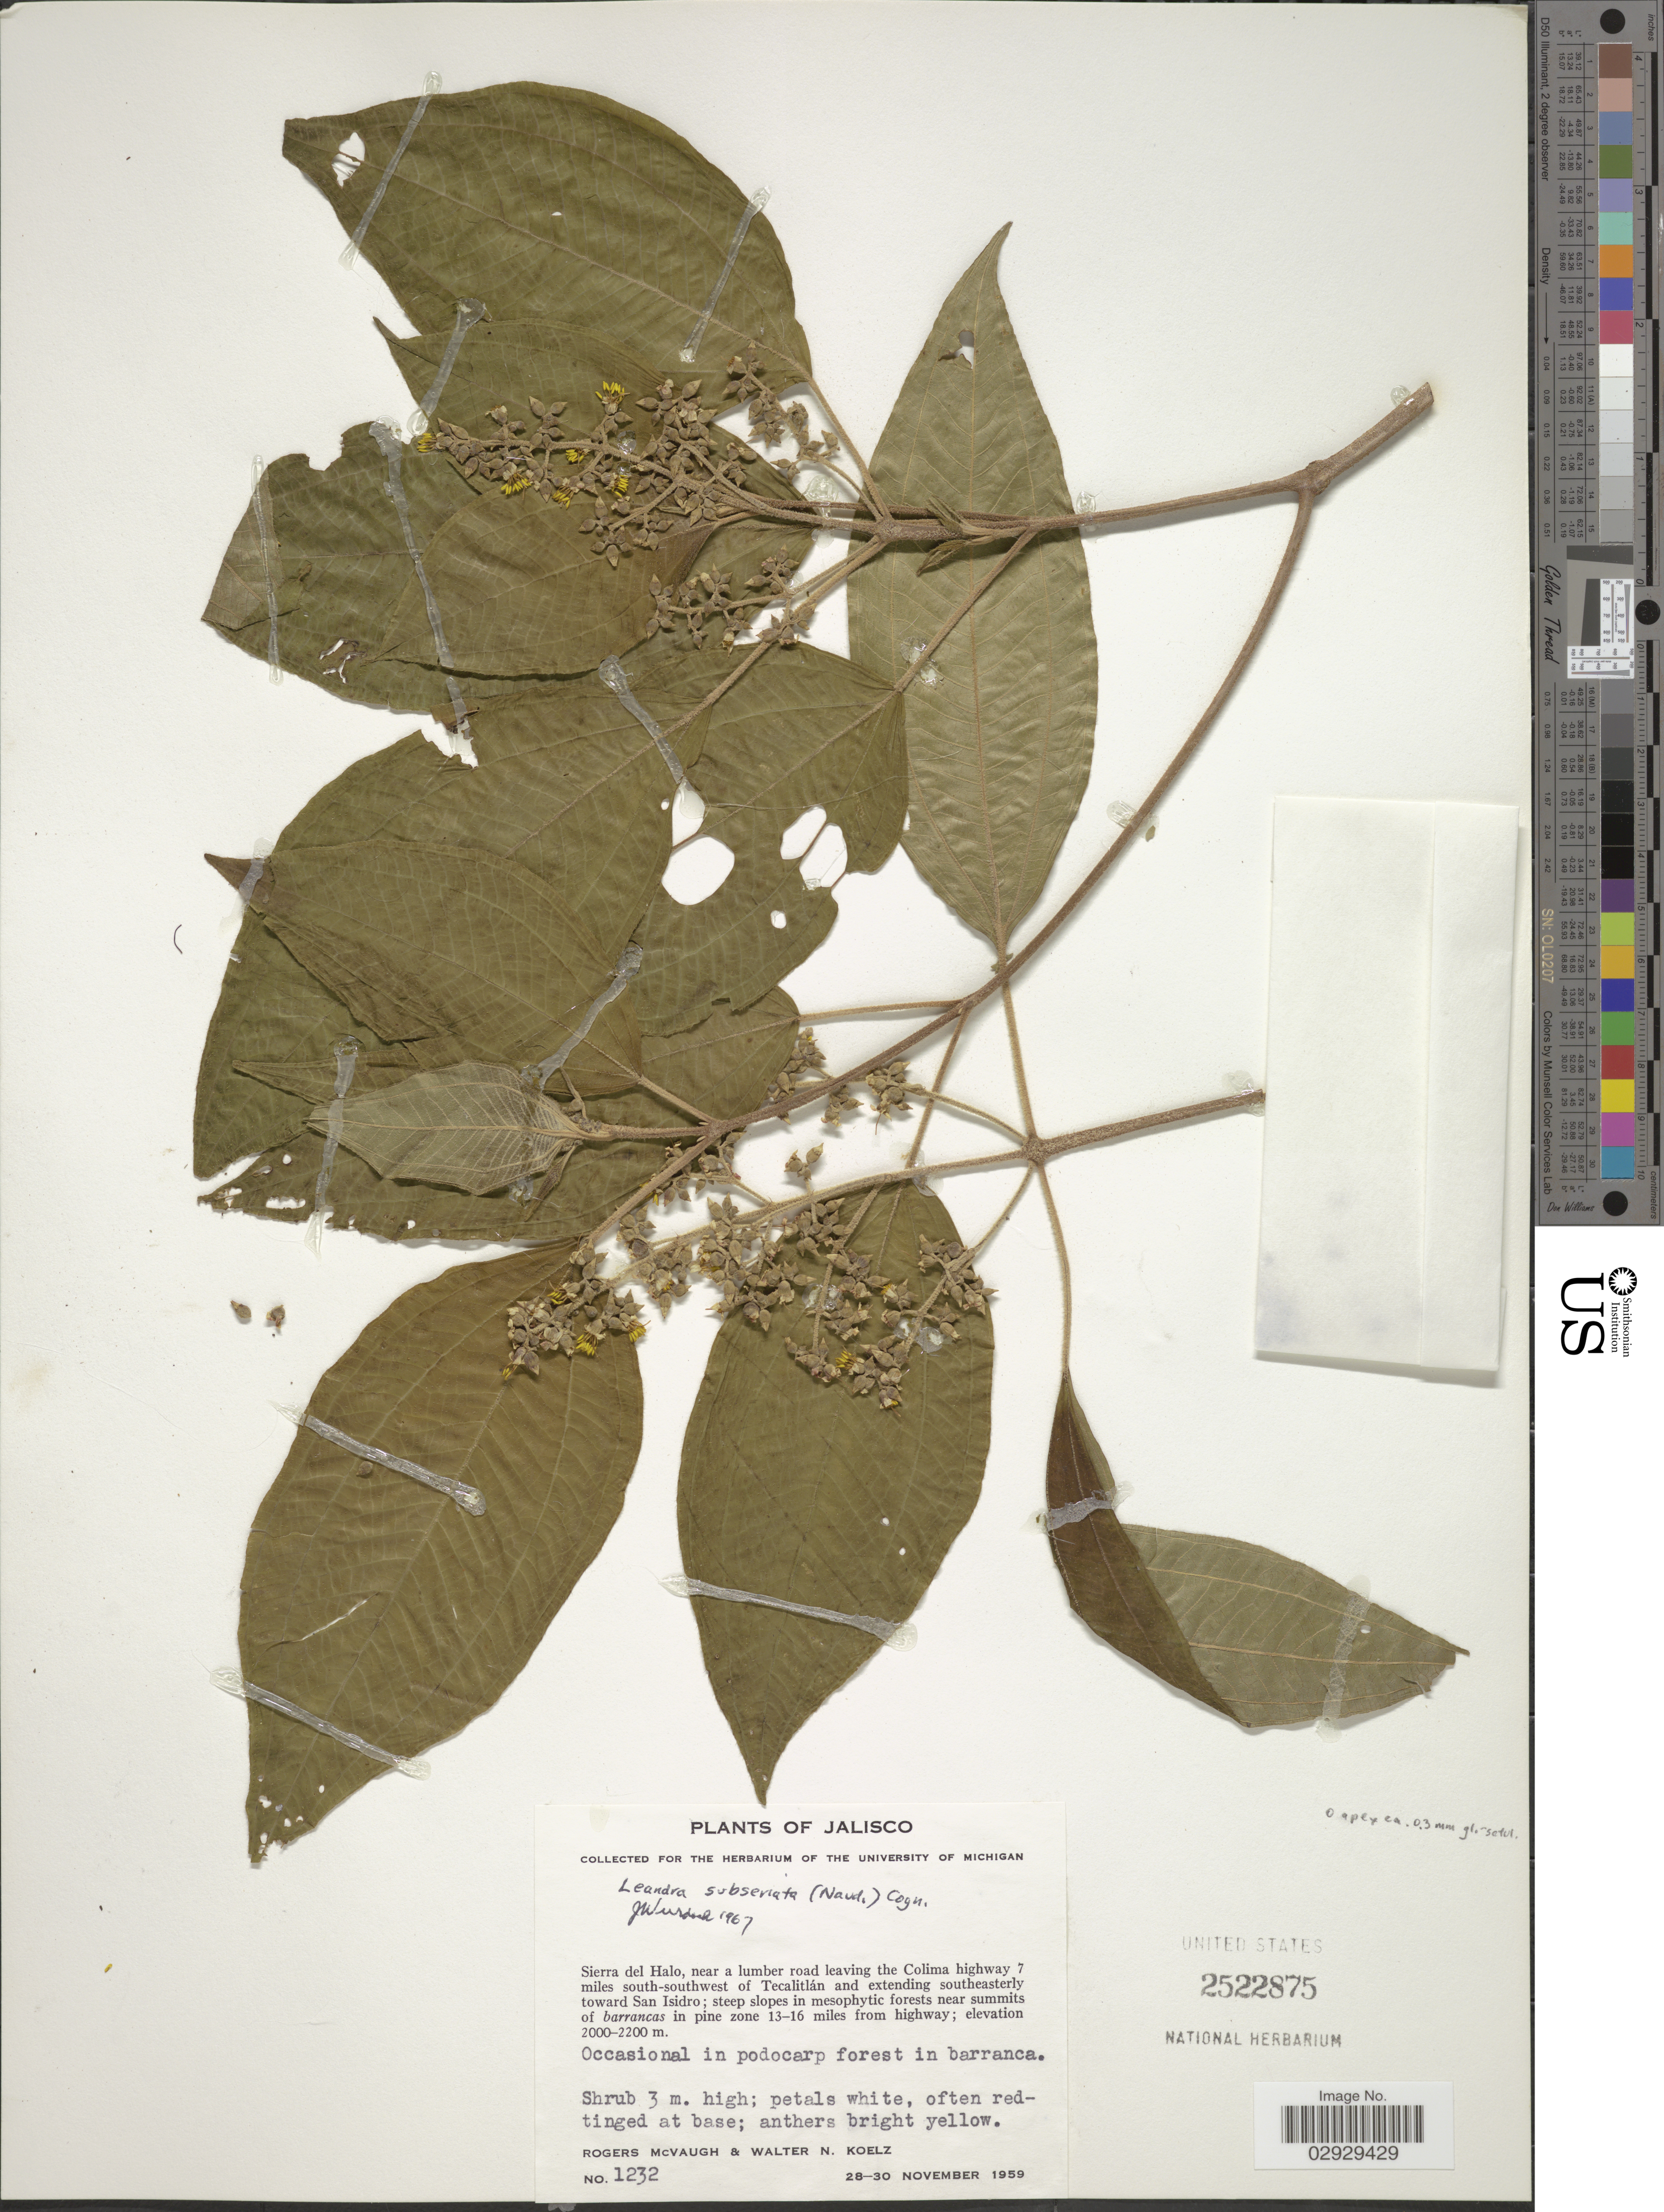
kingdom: Plantae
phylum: Tracheophyta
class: Magnoliopsida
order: Myrtales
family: Melastomataceae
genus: Leandra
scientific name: Leandra subseriata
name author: (Naudin) Cogn.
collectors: R. McVaugh & W. N. Koelz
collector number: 1232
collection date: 1959-11-28/1959-11-30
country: Mexico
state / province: Jalisco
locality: Sierra del Halo, near a lumber road leaving the Colima highway 7 miles south-southwest of Tecalitlán and extending southeasterly toward San Isidro; steep slopes in mesophytic forests near summits of barrancas in pine zone 13-16 miles from highway.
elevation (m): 2000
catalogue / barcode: US 2522875